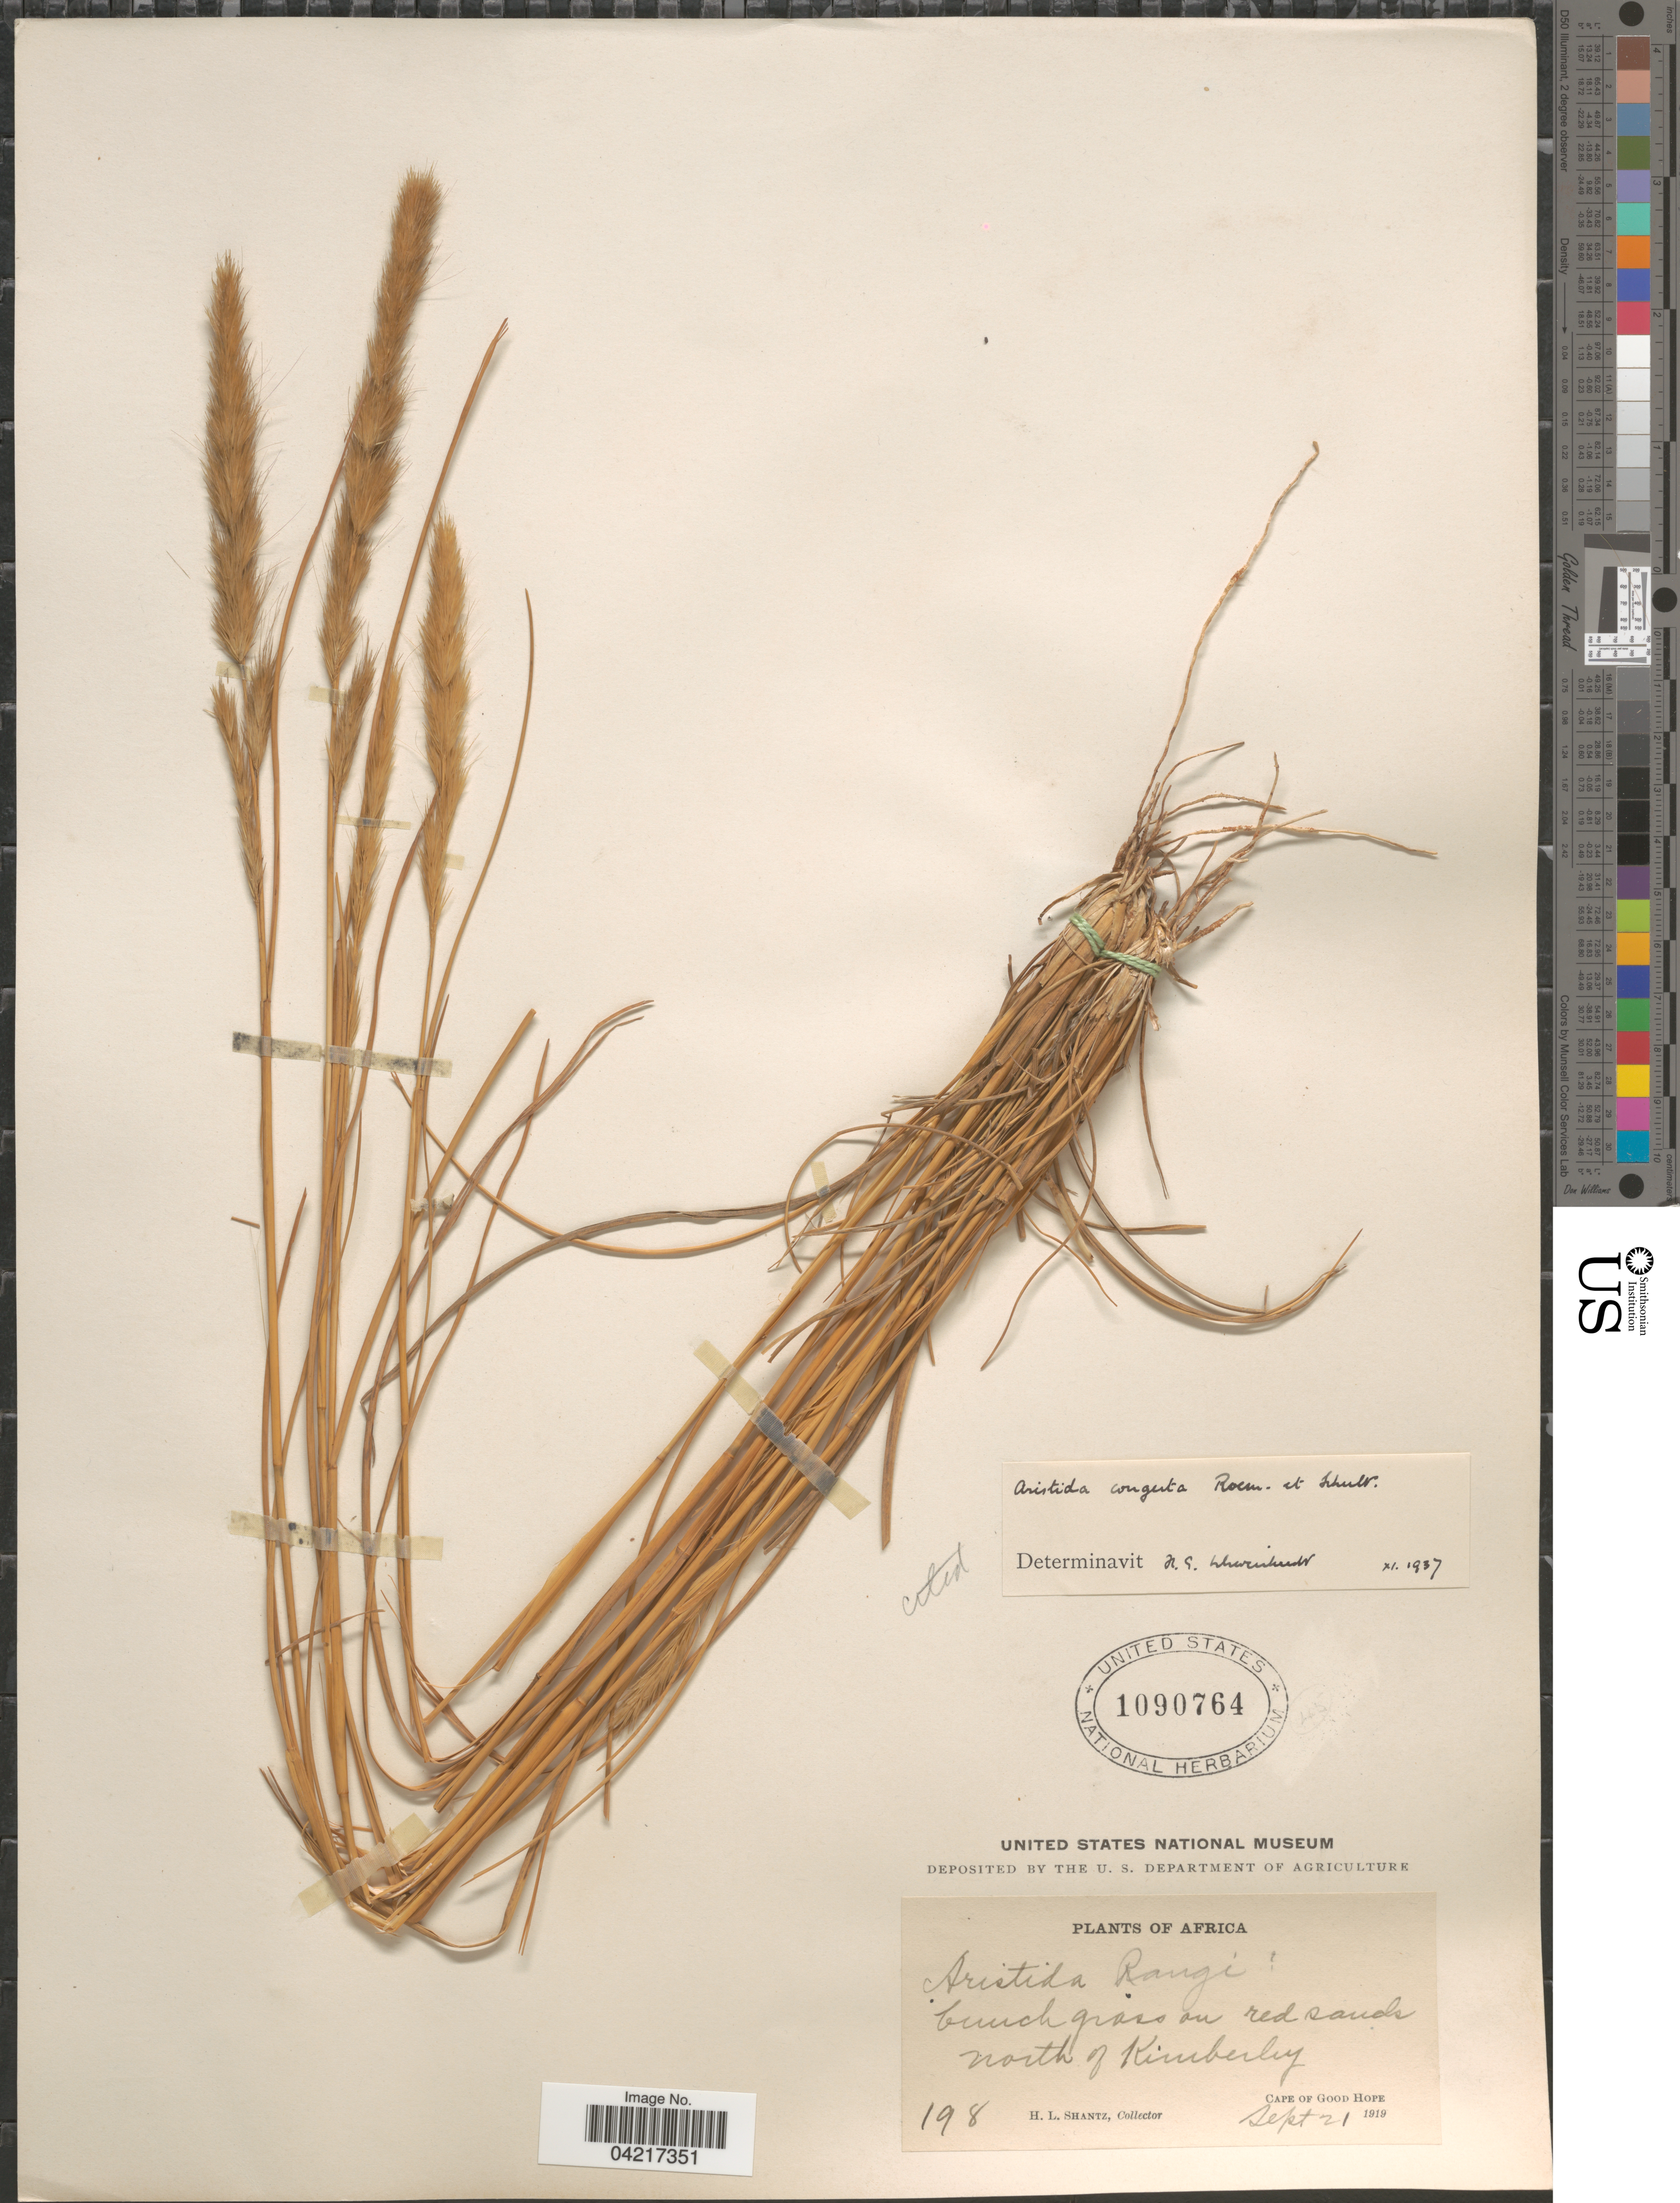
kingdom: Plantae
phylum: Tracheophyta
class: Liliopsida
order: Poales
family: Poaceae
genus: Aristida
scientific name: Aristida congesta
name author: Roem. & Schult.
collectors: H. Shantz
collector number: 198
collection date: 1919-09-21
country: South Africa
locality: Africa. On red sands north of Kimberley. Cape of Good Hope.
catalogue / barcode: US 1090764